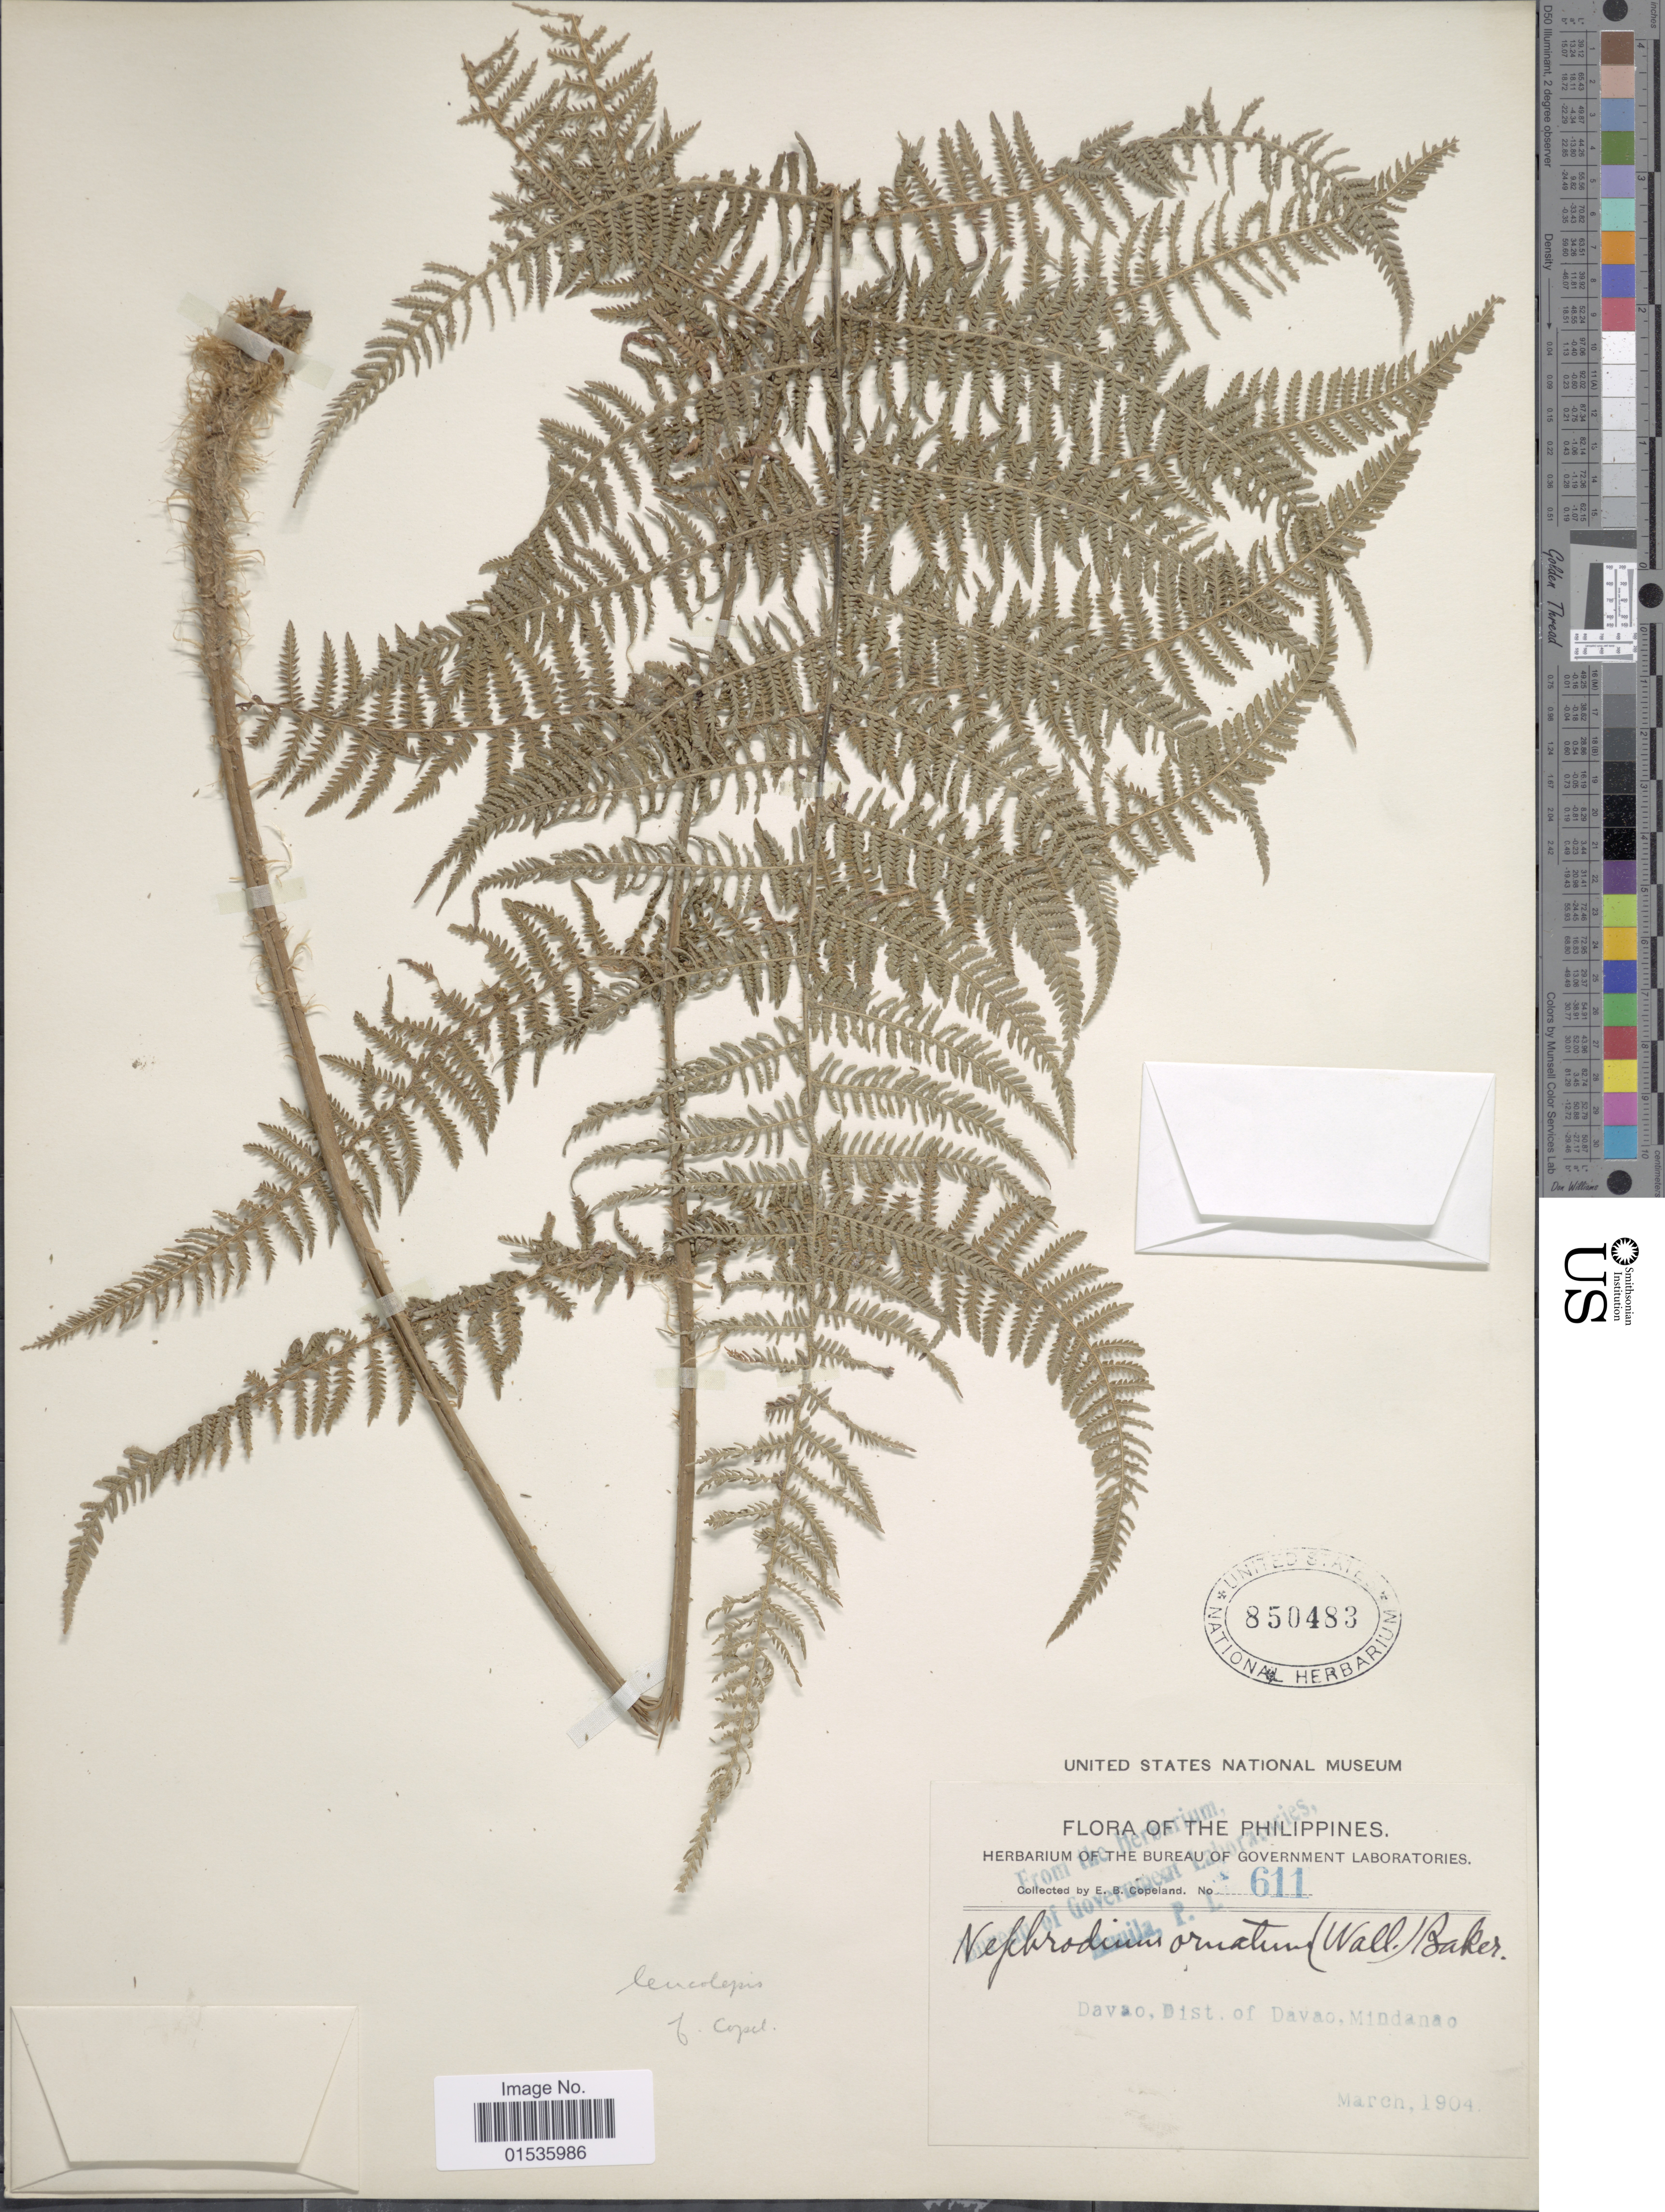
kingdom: Plantae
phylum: Tracheophyta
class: Polypodiopsida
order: Polypodiales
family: Thelypteridaceae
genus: Macrothelypteris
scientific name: Macrothelypteris polypodioides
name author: (Hook.) Holttum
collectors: E. B. Copeland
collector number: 611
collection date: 1904-03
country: Philippines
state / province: Davao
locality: Philippines, Davao, Dist. of Davao, Mindanao.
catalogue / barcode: US 850483